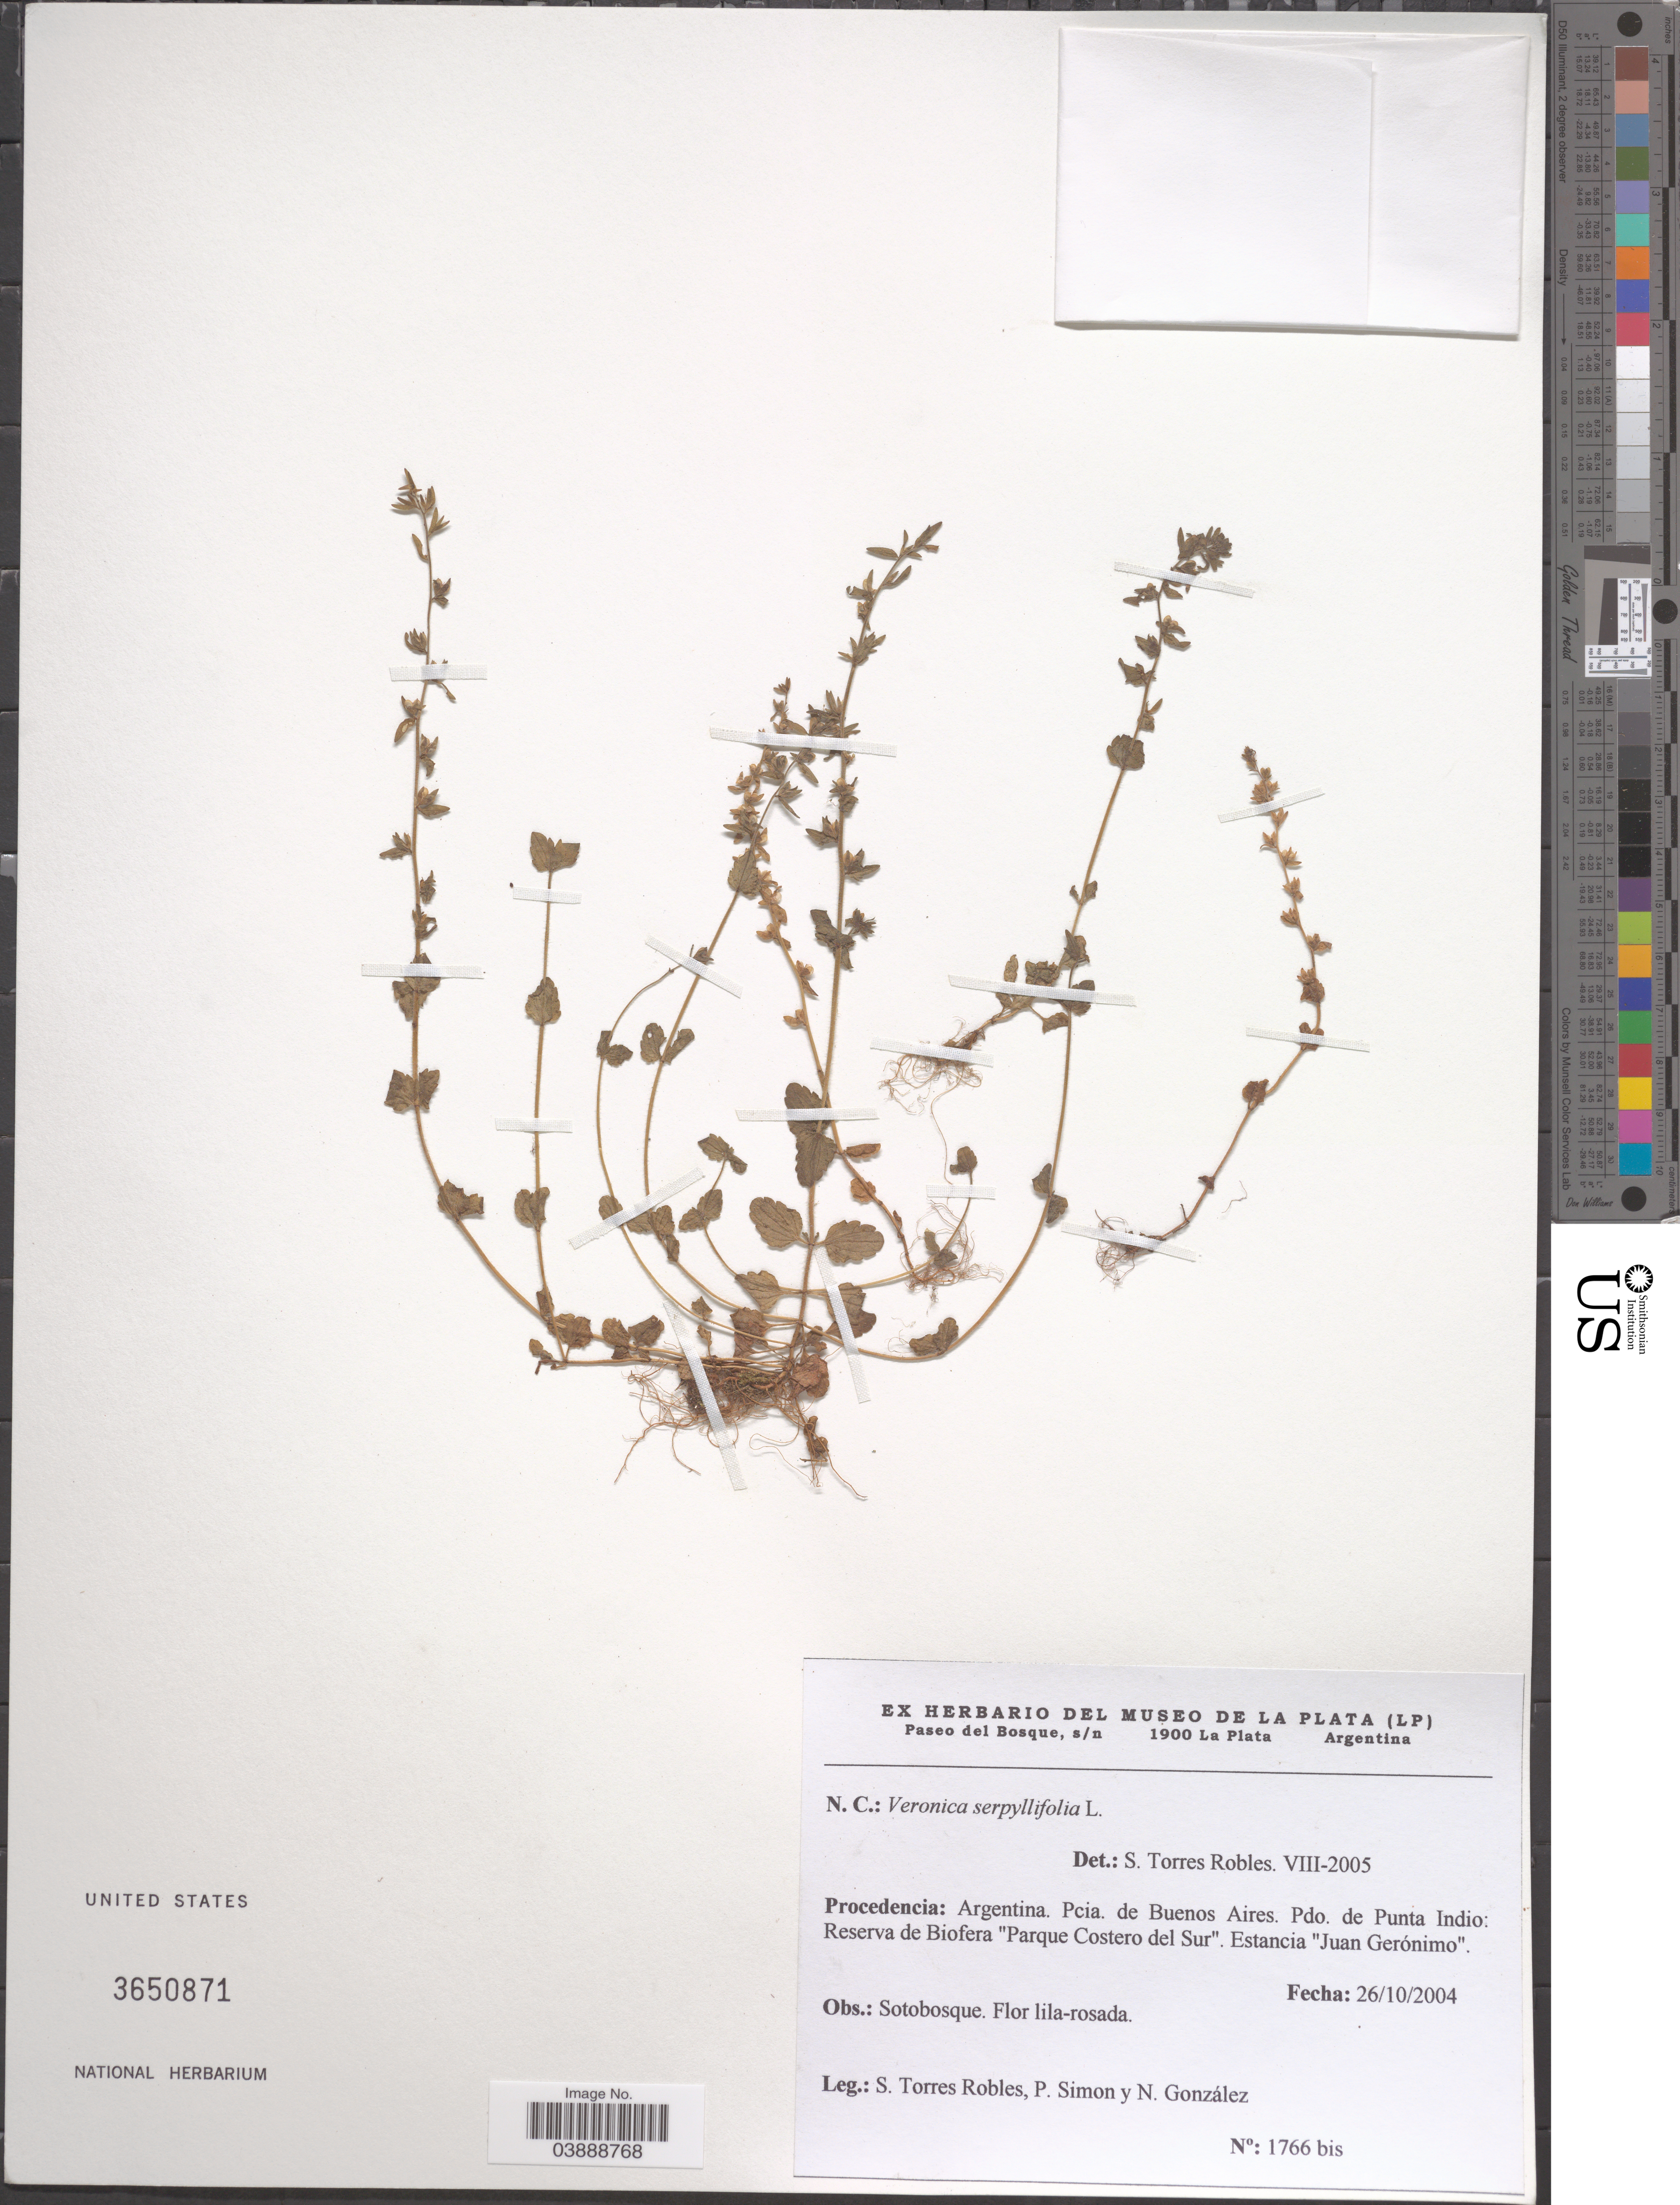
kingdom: Plantae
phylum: Tracheophyta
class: Magnoliopsida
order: Lamiales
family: Plantaginaceae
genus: Veronica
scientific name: Veronica serpyllifolia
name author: L.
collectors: S. Torres Robles, P. Simon & N. Gonzalez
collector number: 1766bis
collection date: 2004-10-26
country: Argentina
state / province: Buenos Aires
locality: Pcia. de Buenos Aires. Pdo. de Punta Indio: Reserva de Biofera "Parque Costero del Sur". Estancia "Juan Gerónimo".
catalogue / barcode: US 3650871